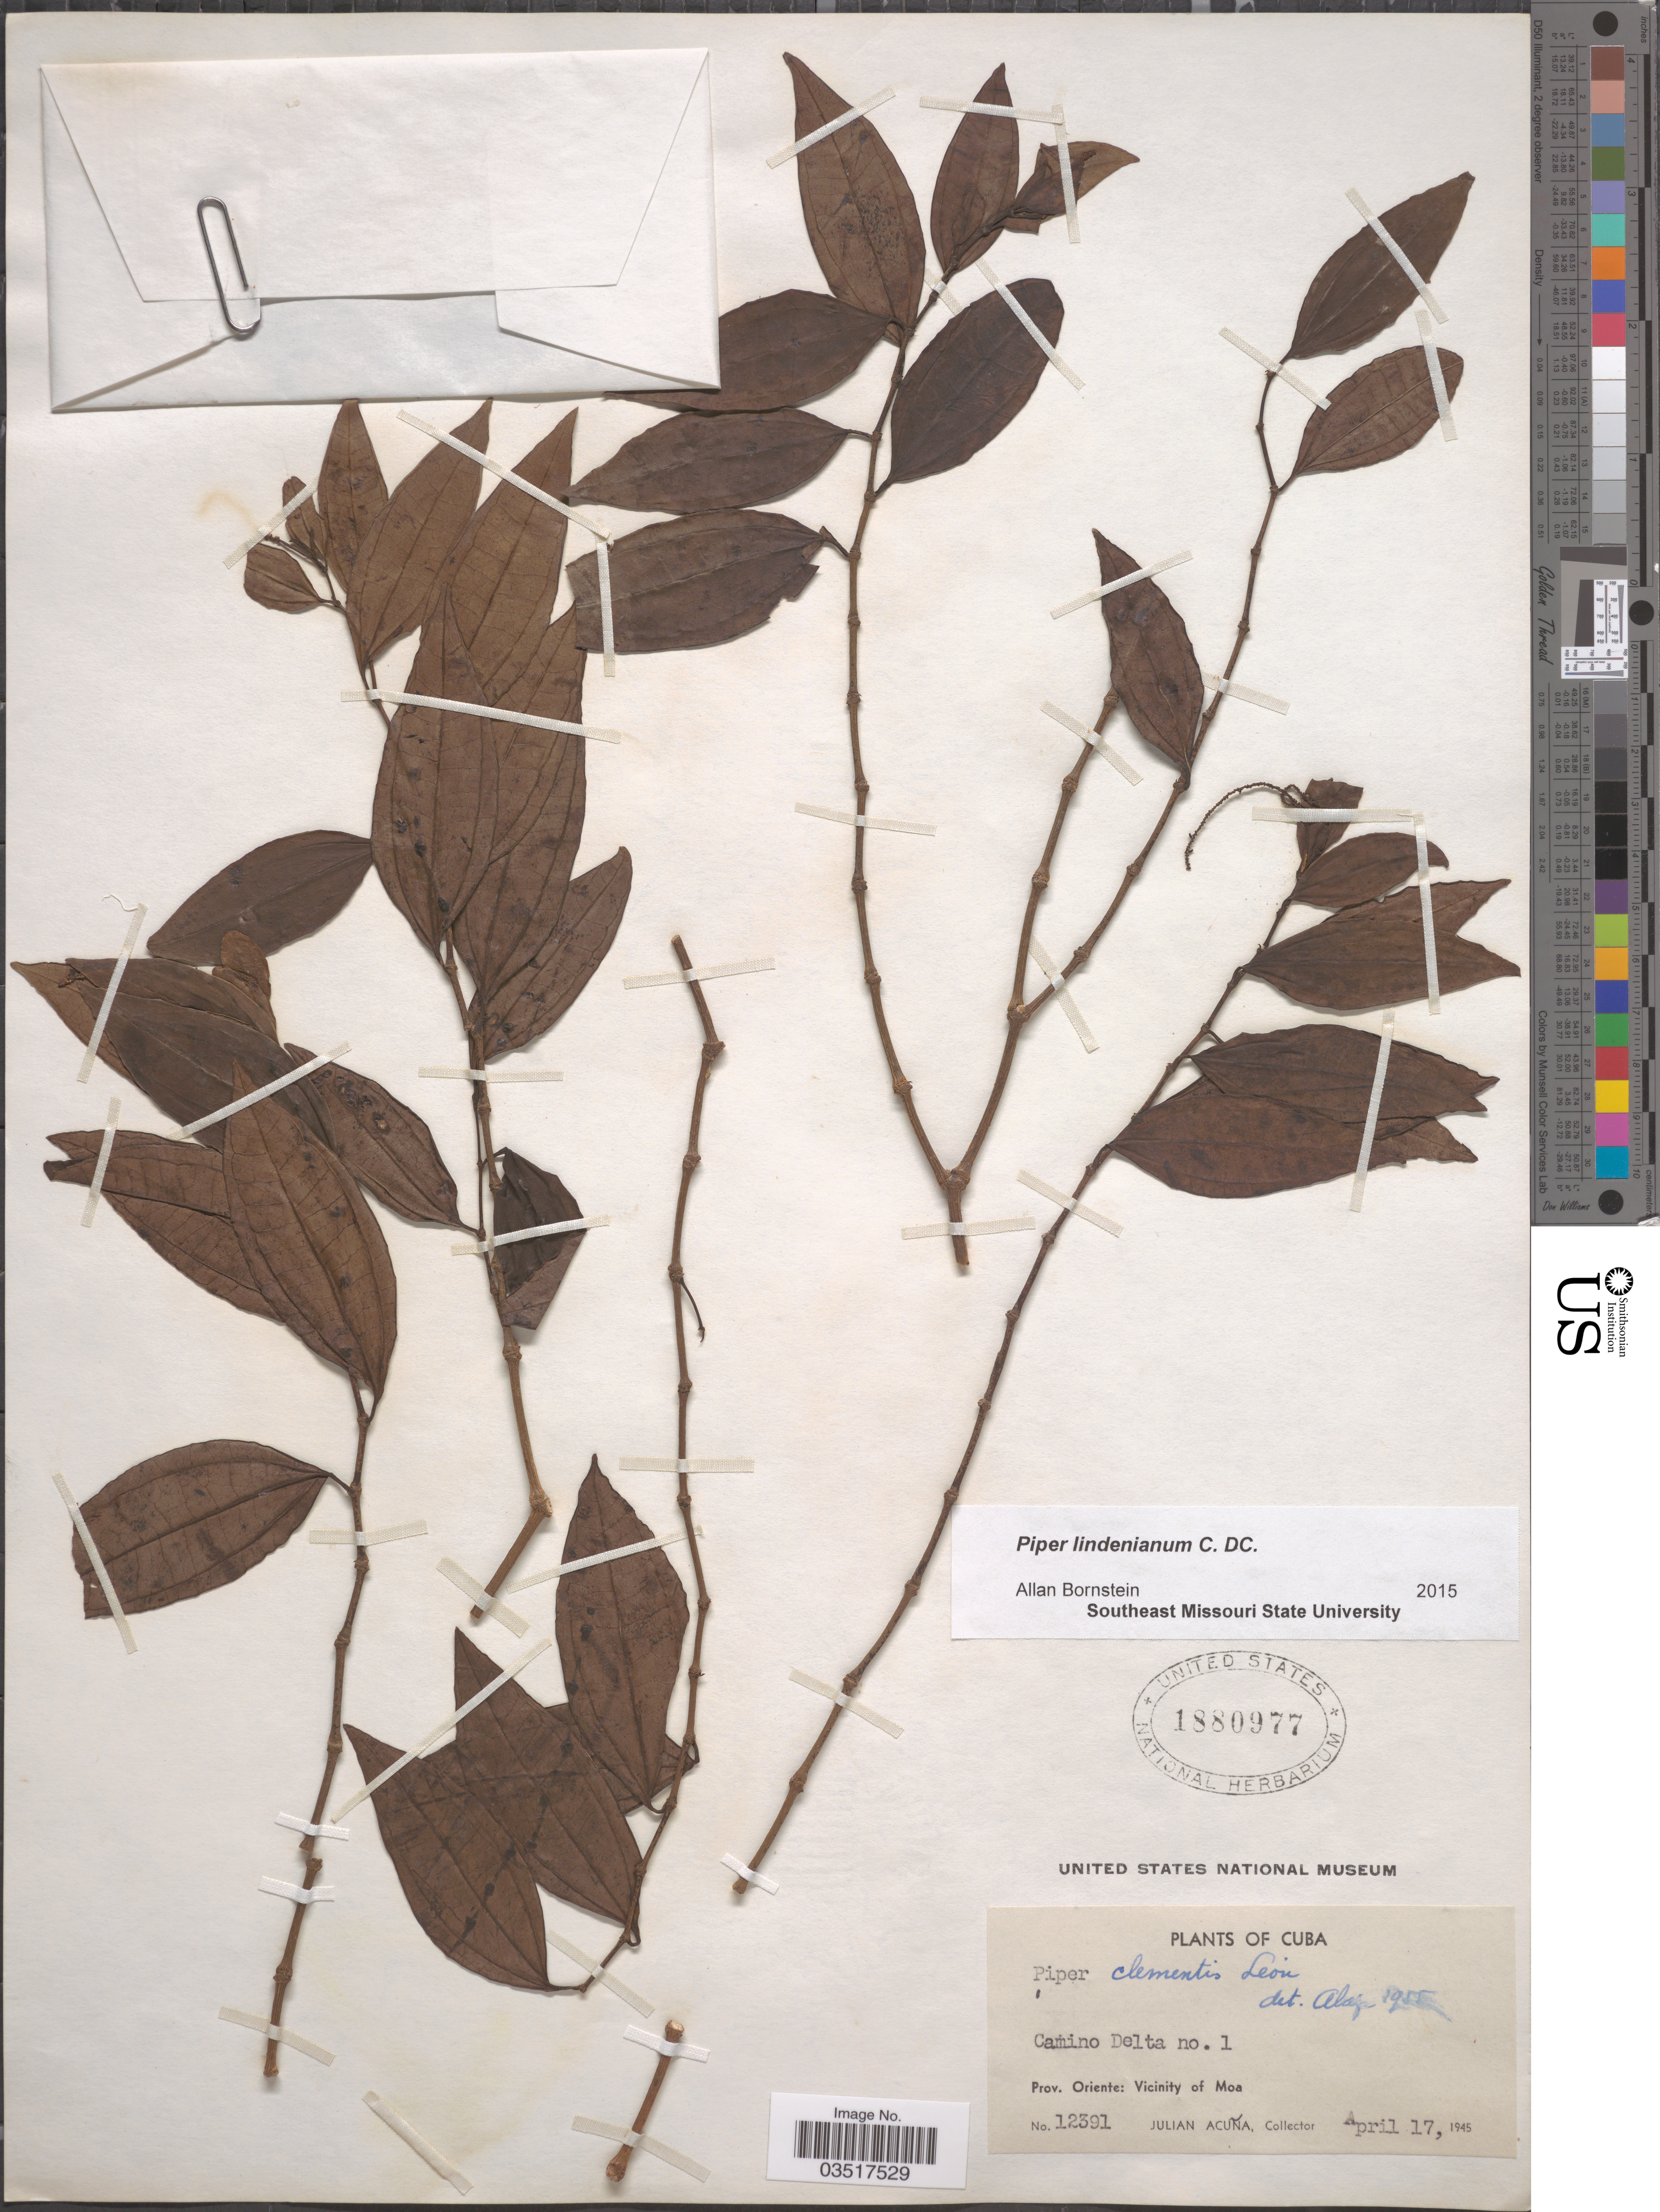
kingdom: Plantae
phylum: Tracheophyta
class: Magnoliopsida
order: Piperales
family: Piperaceae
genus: Piper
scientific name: Piper denianum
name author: C. DC.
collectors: R. Acuña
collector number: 12391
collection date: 1945-04-17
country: Cuba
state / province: Oriente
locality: Camino Delta no. 1. Vicinity of Moa.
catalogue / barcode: US 1880977